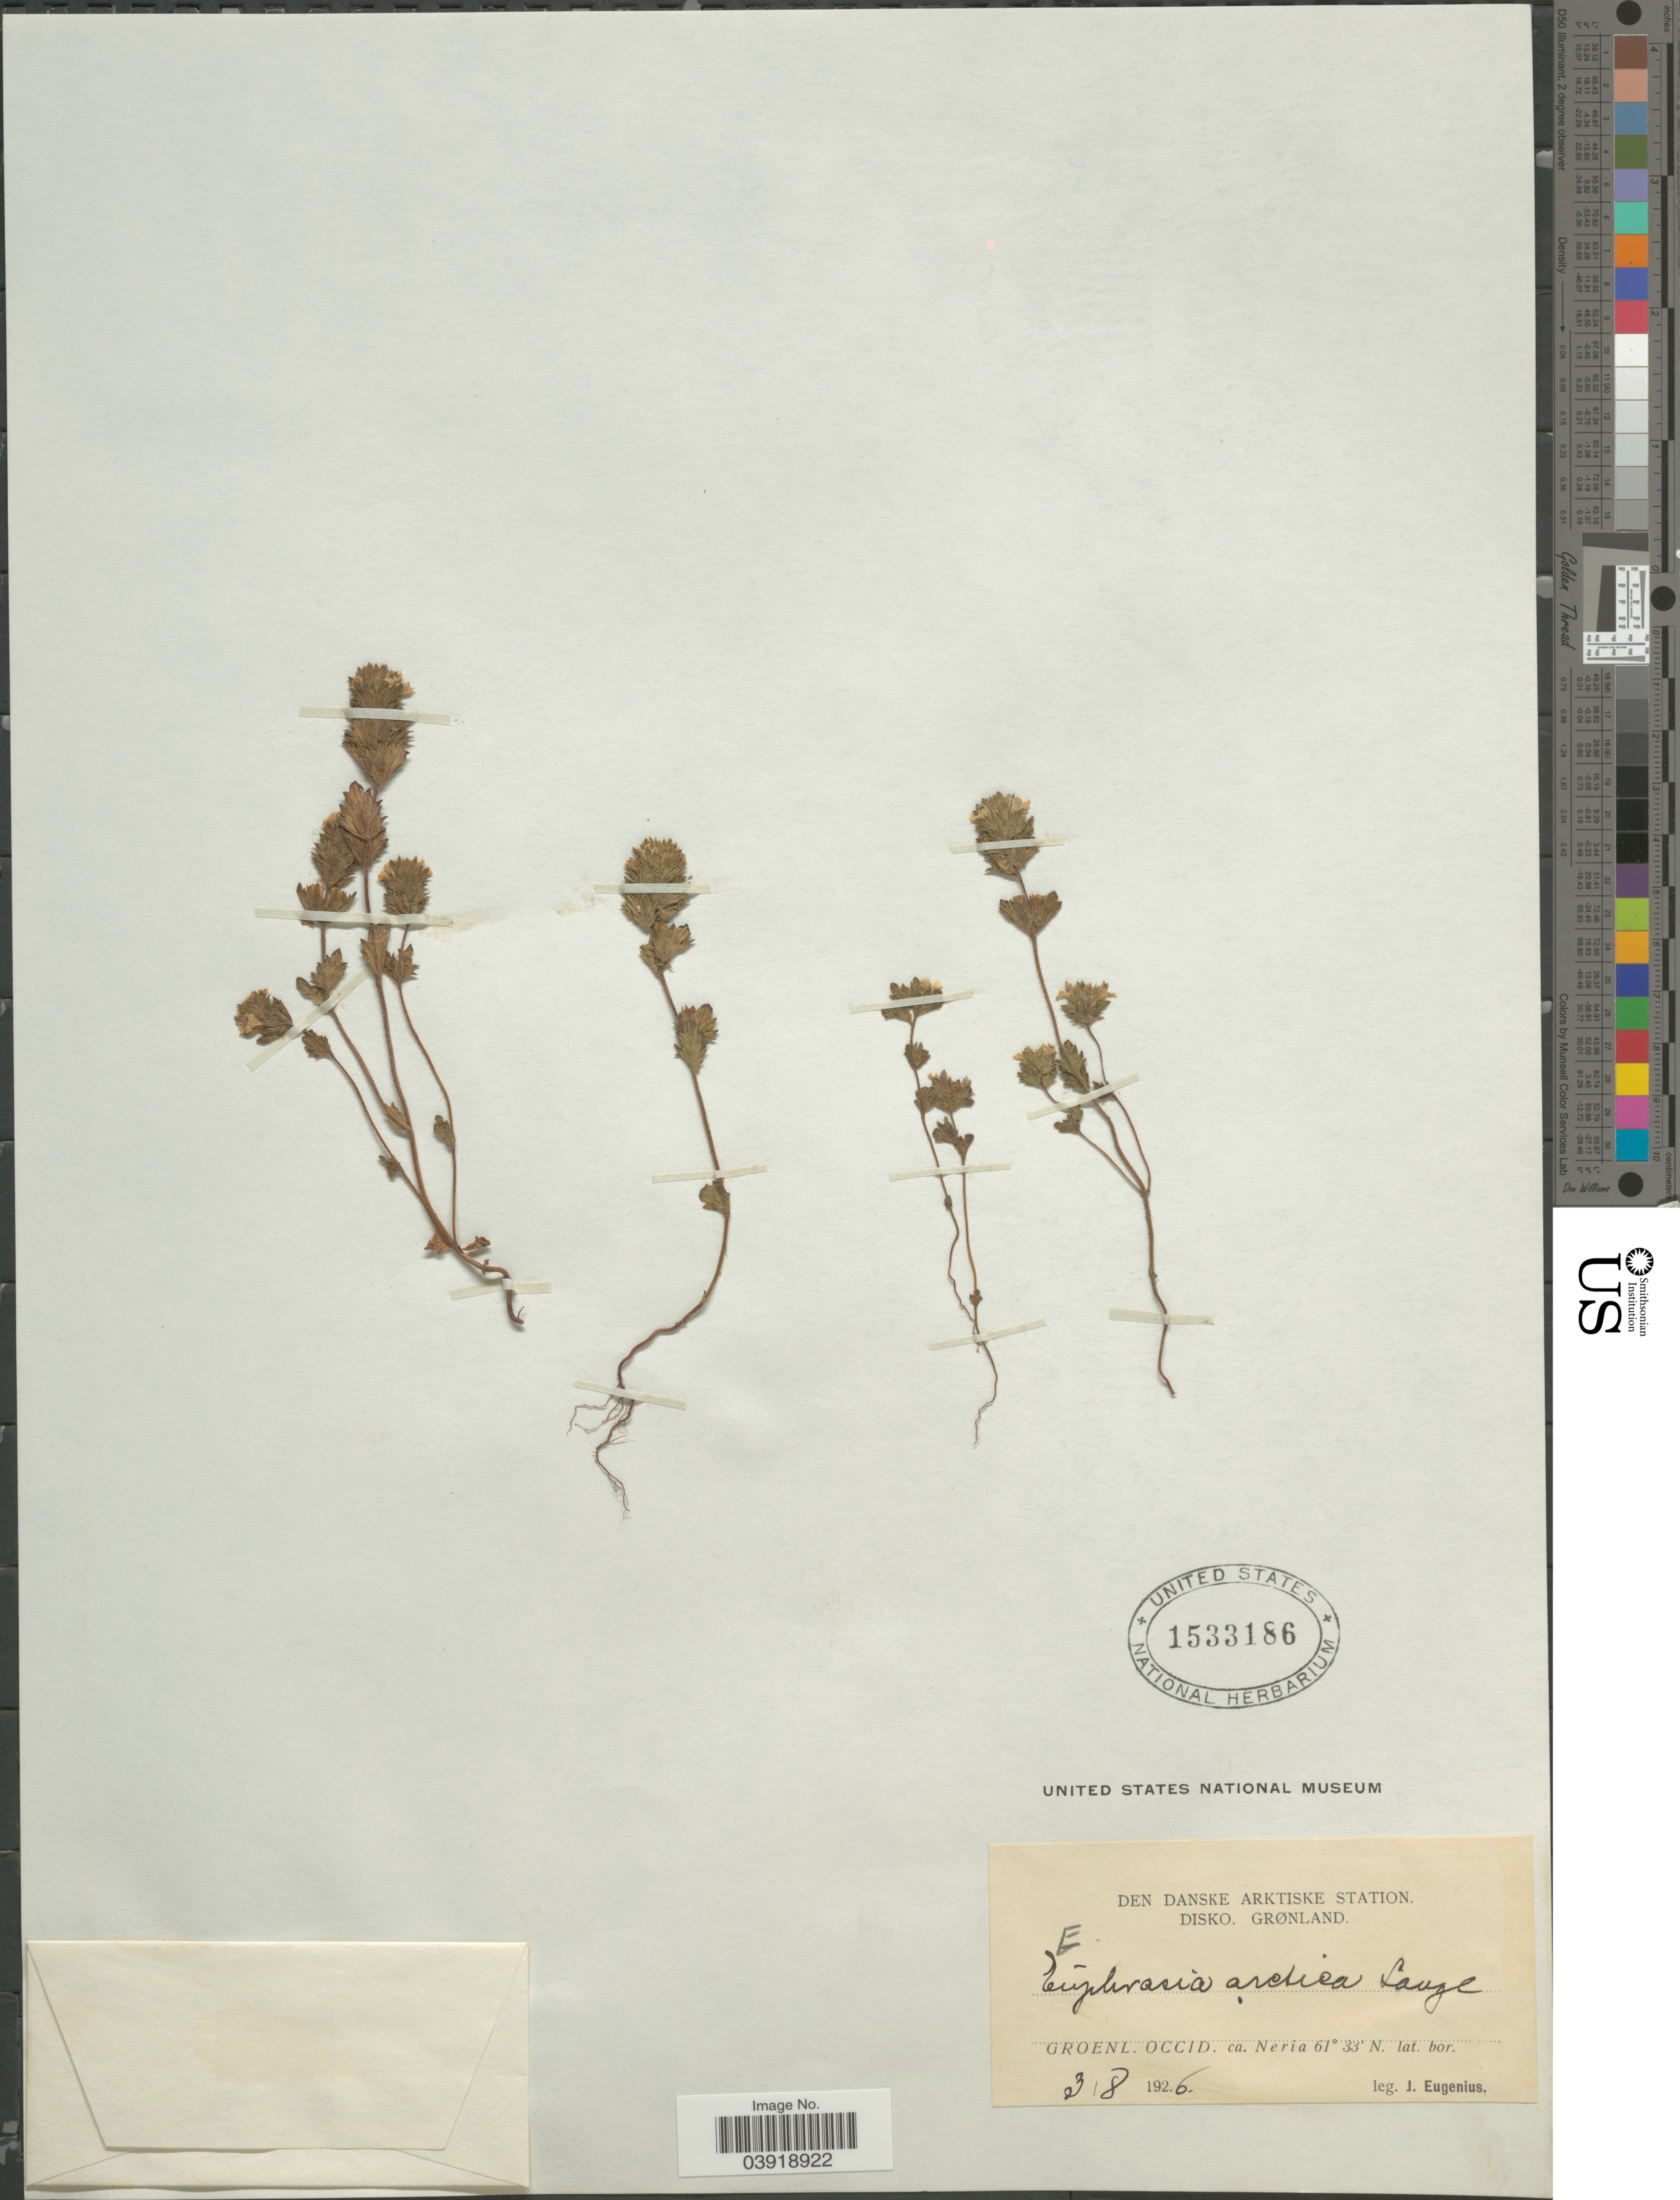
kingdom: Plantae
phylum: Tracheophyta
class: Magnoliopsida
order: Lamiales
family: Orobanchaceae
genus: Euphrasia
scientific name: Euphrasia arctica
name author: Lange ex Rostrup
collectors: J. Eugenius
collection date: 1926-08-03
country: Greenland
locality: Den Danske Arktiske Station. Disko, Grønland. Groenl. Occid. ca. Neria.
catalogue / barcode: US 1533186